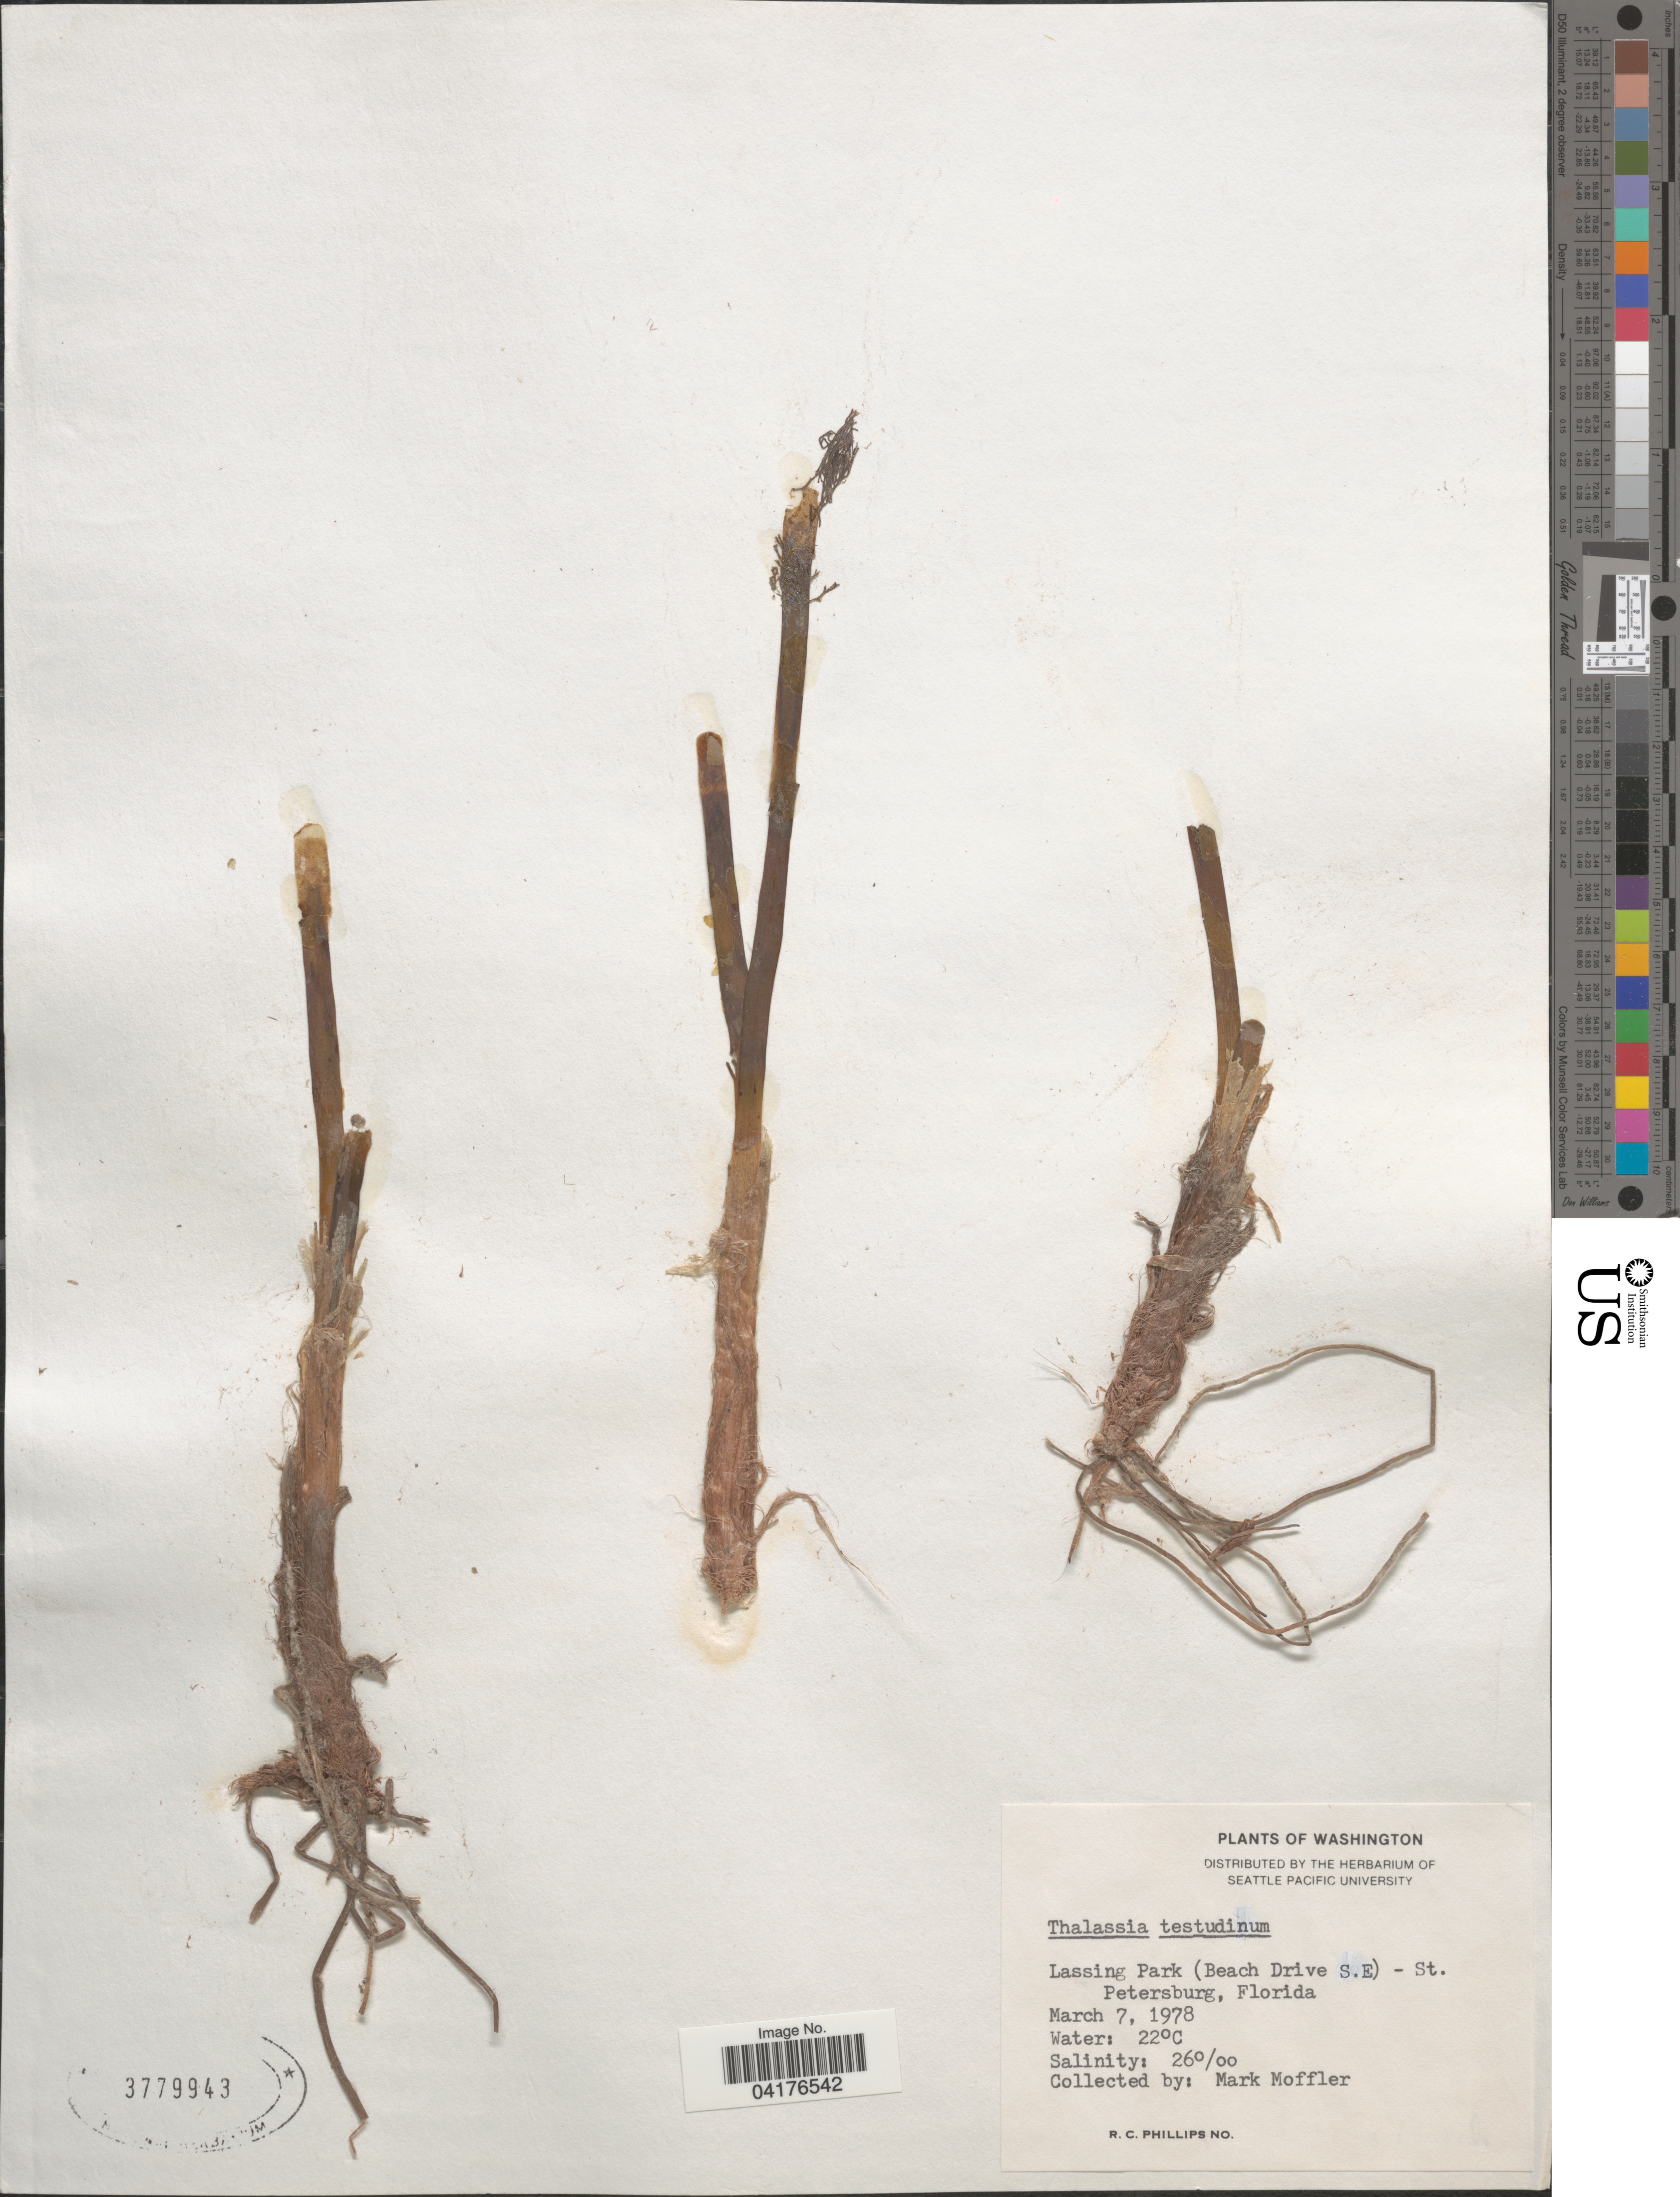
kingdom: Plantae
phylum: Tracheophyta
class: Liliopsida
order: Alismatales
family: Hydrocharitaceae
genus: Thalassia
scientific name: Thalassia testudinum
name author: Banks & Sol. ex K.D. Koenig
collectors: M. Moffler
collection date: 1978-03-07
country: United States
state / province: Florida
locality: Lassing Park (Beach Drive S.E) - St. Petersburg.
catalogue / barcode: US 3779943